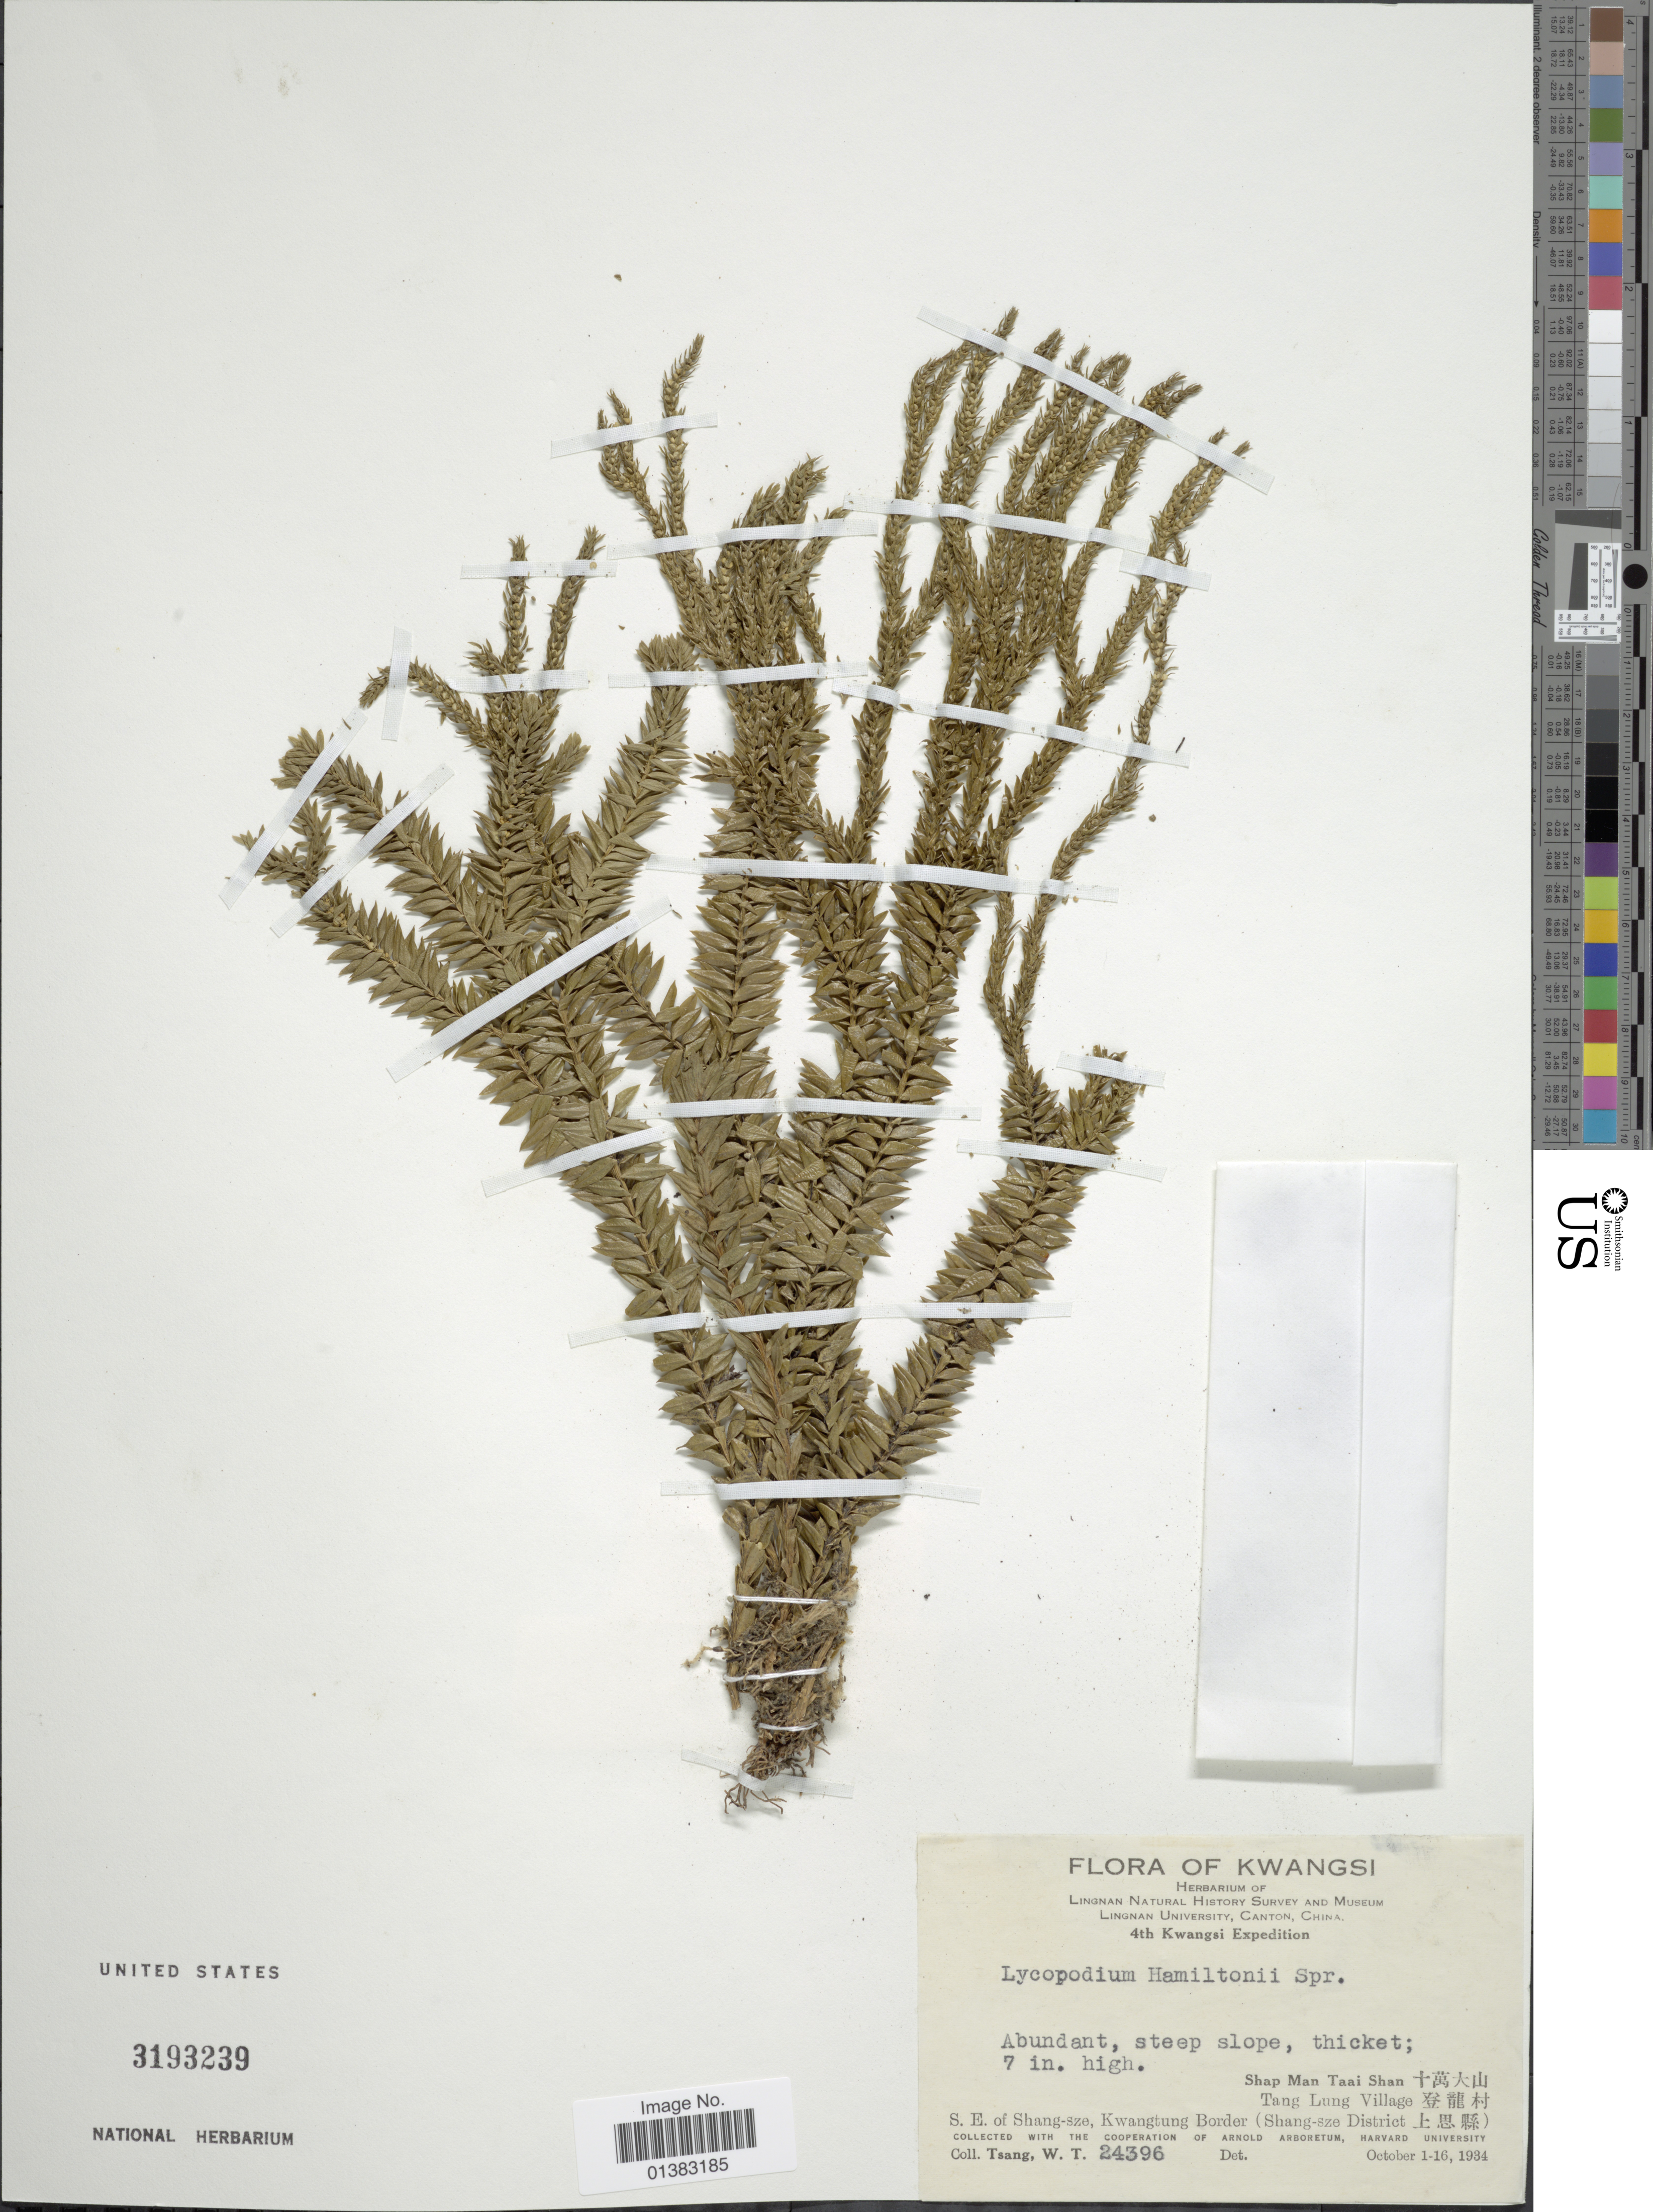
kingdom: Plantae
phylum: Tracheophyta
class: Lycopodiopsida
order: Lycopodiales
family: Lycopodiaceae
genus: Phlegmariurus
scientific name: Phlegmariurus fordii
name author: (Baker) Ching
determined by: Field, A. R.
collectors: W. T. Tsang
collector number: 24396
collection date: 1934-10-01/1934-10-16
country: China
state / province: Guangxi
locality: Kwangsi, Shap Man Tsai Shan X, Tang Lung Village X, S.E. of Shang-sze, Kwangtung Border (Shang-sze District X)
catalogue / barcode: US 3193239